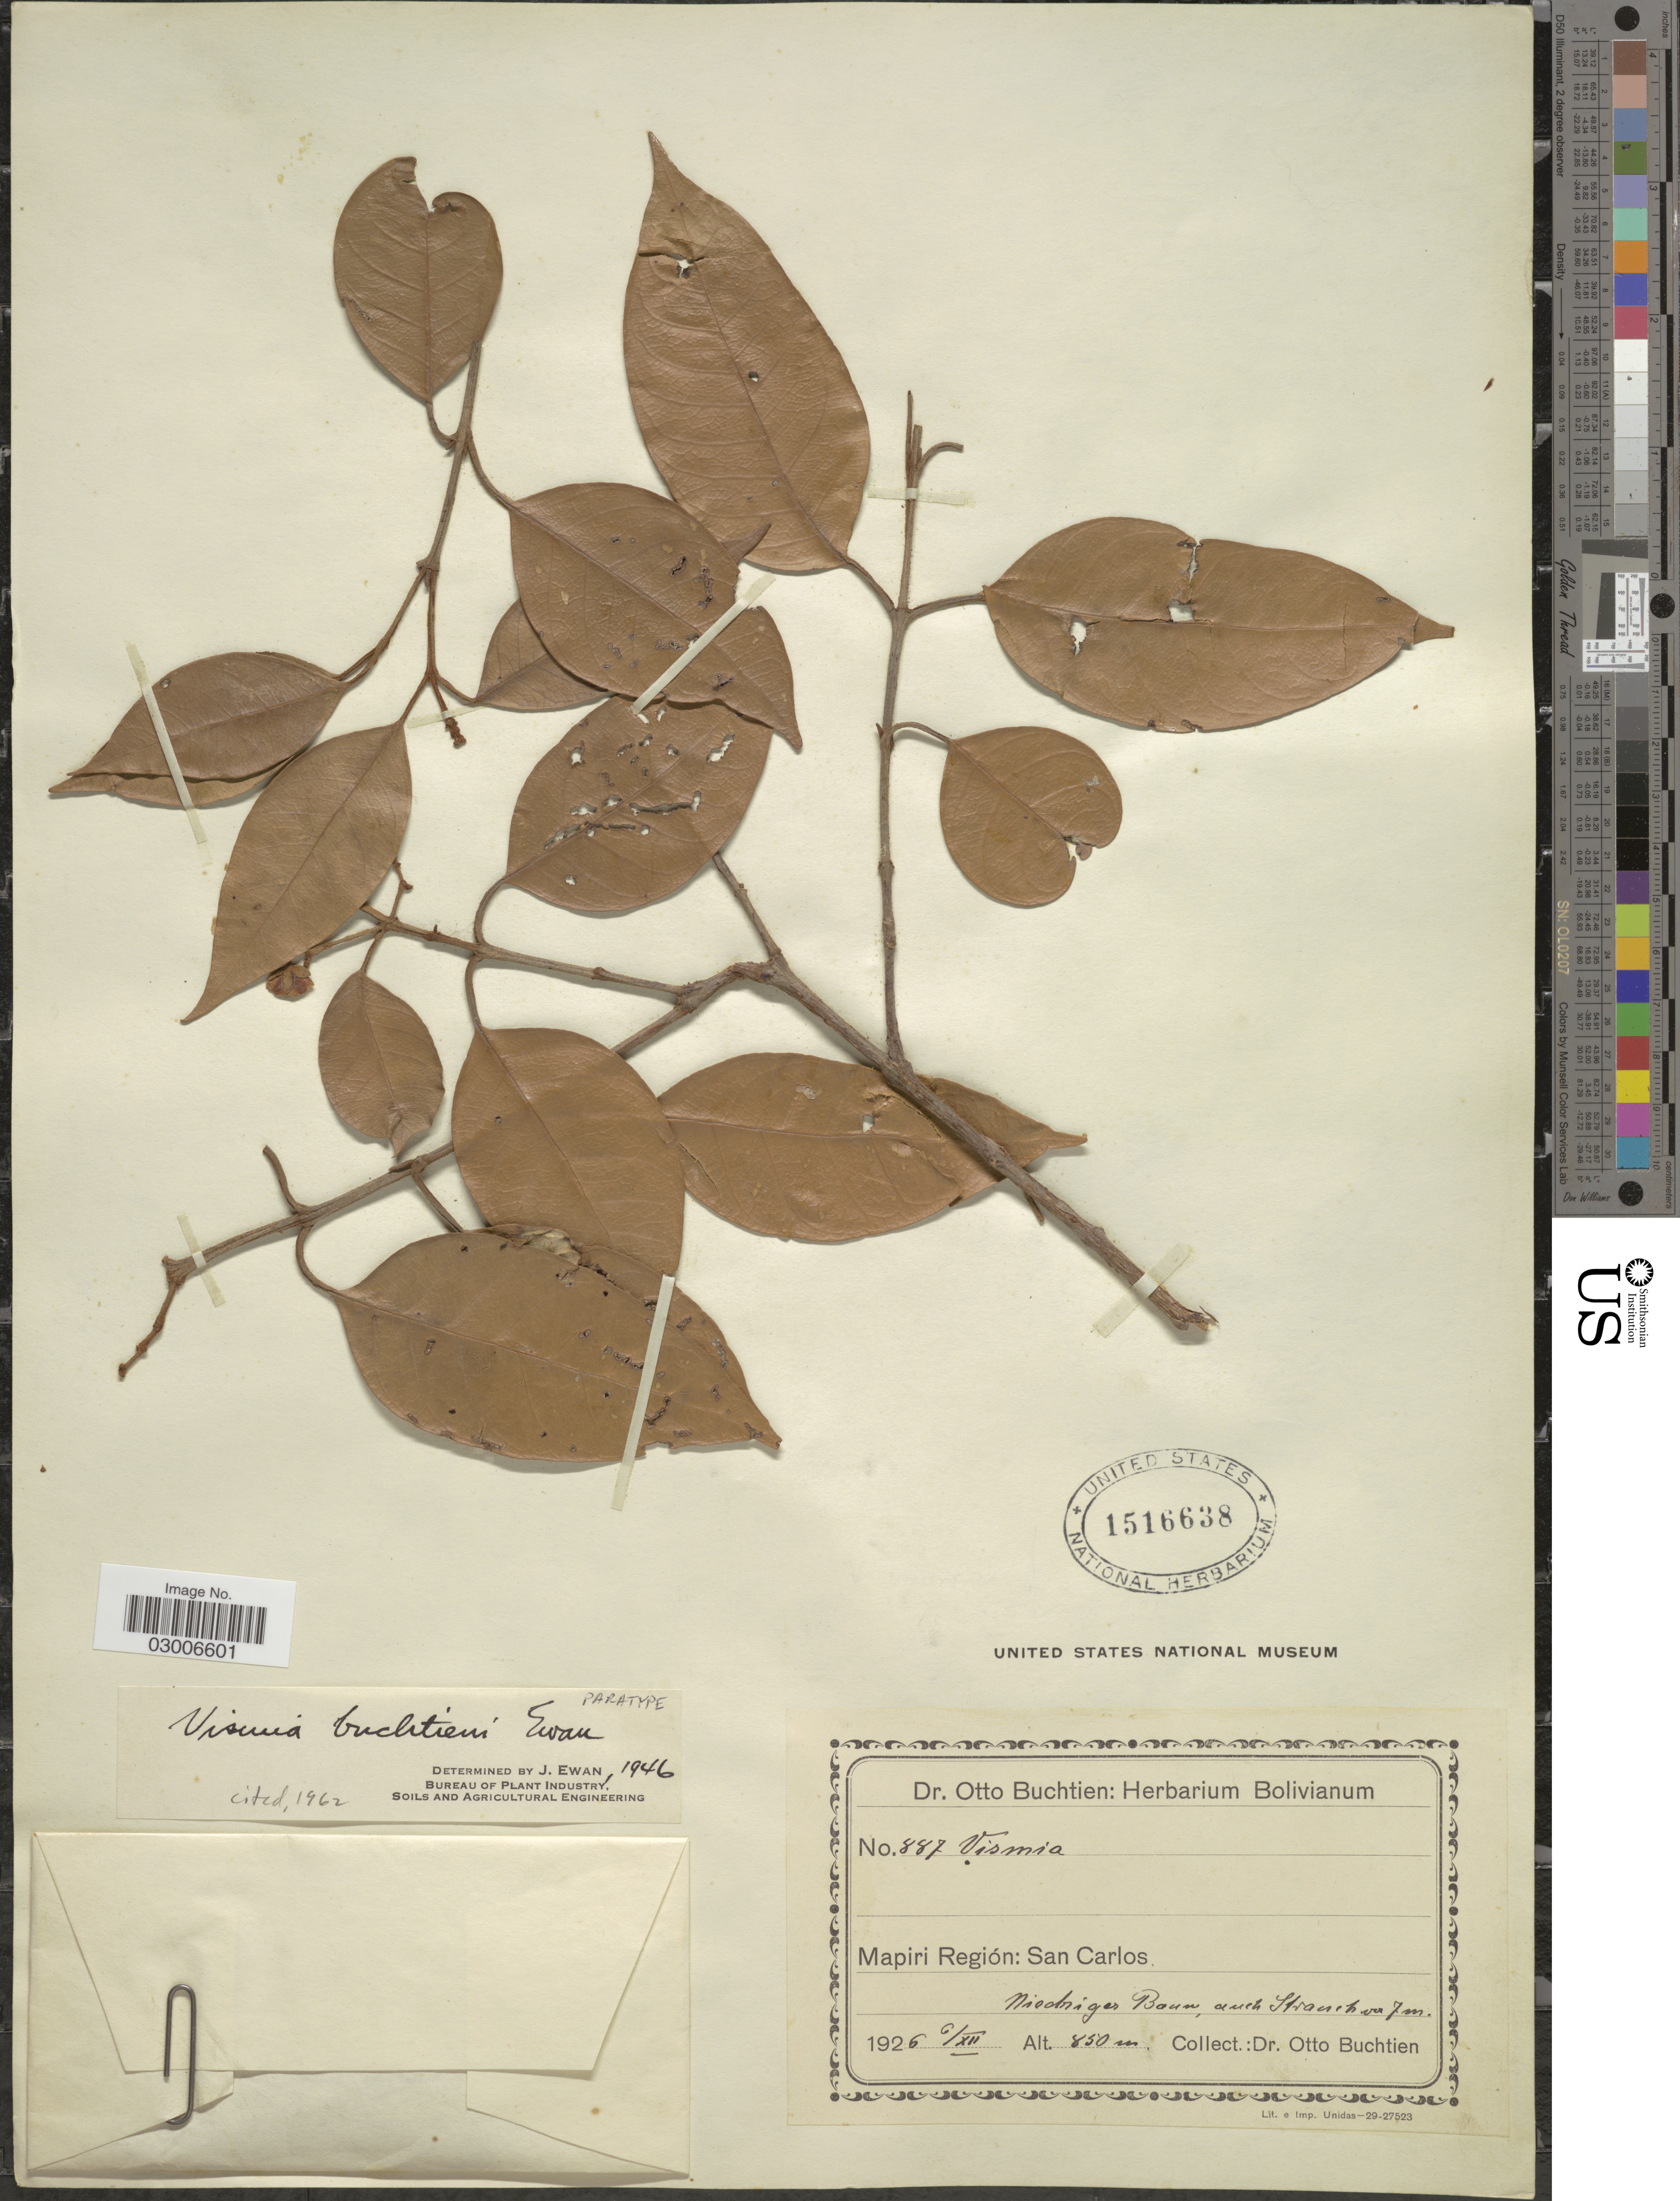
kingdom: Plantae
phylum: Tracheophyta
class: Magnoliopsida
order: Malpighiales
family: Hypericaceae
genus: Vismia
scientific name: Vismia buchtienii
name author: Ewan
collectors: O. Buchtien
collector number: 887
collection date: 1926-12-06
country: Bolivia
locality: Mapiri Región: San Carlos.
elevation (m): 850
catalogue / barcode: US 1516638